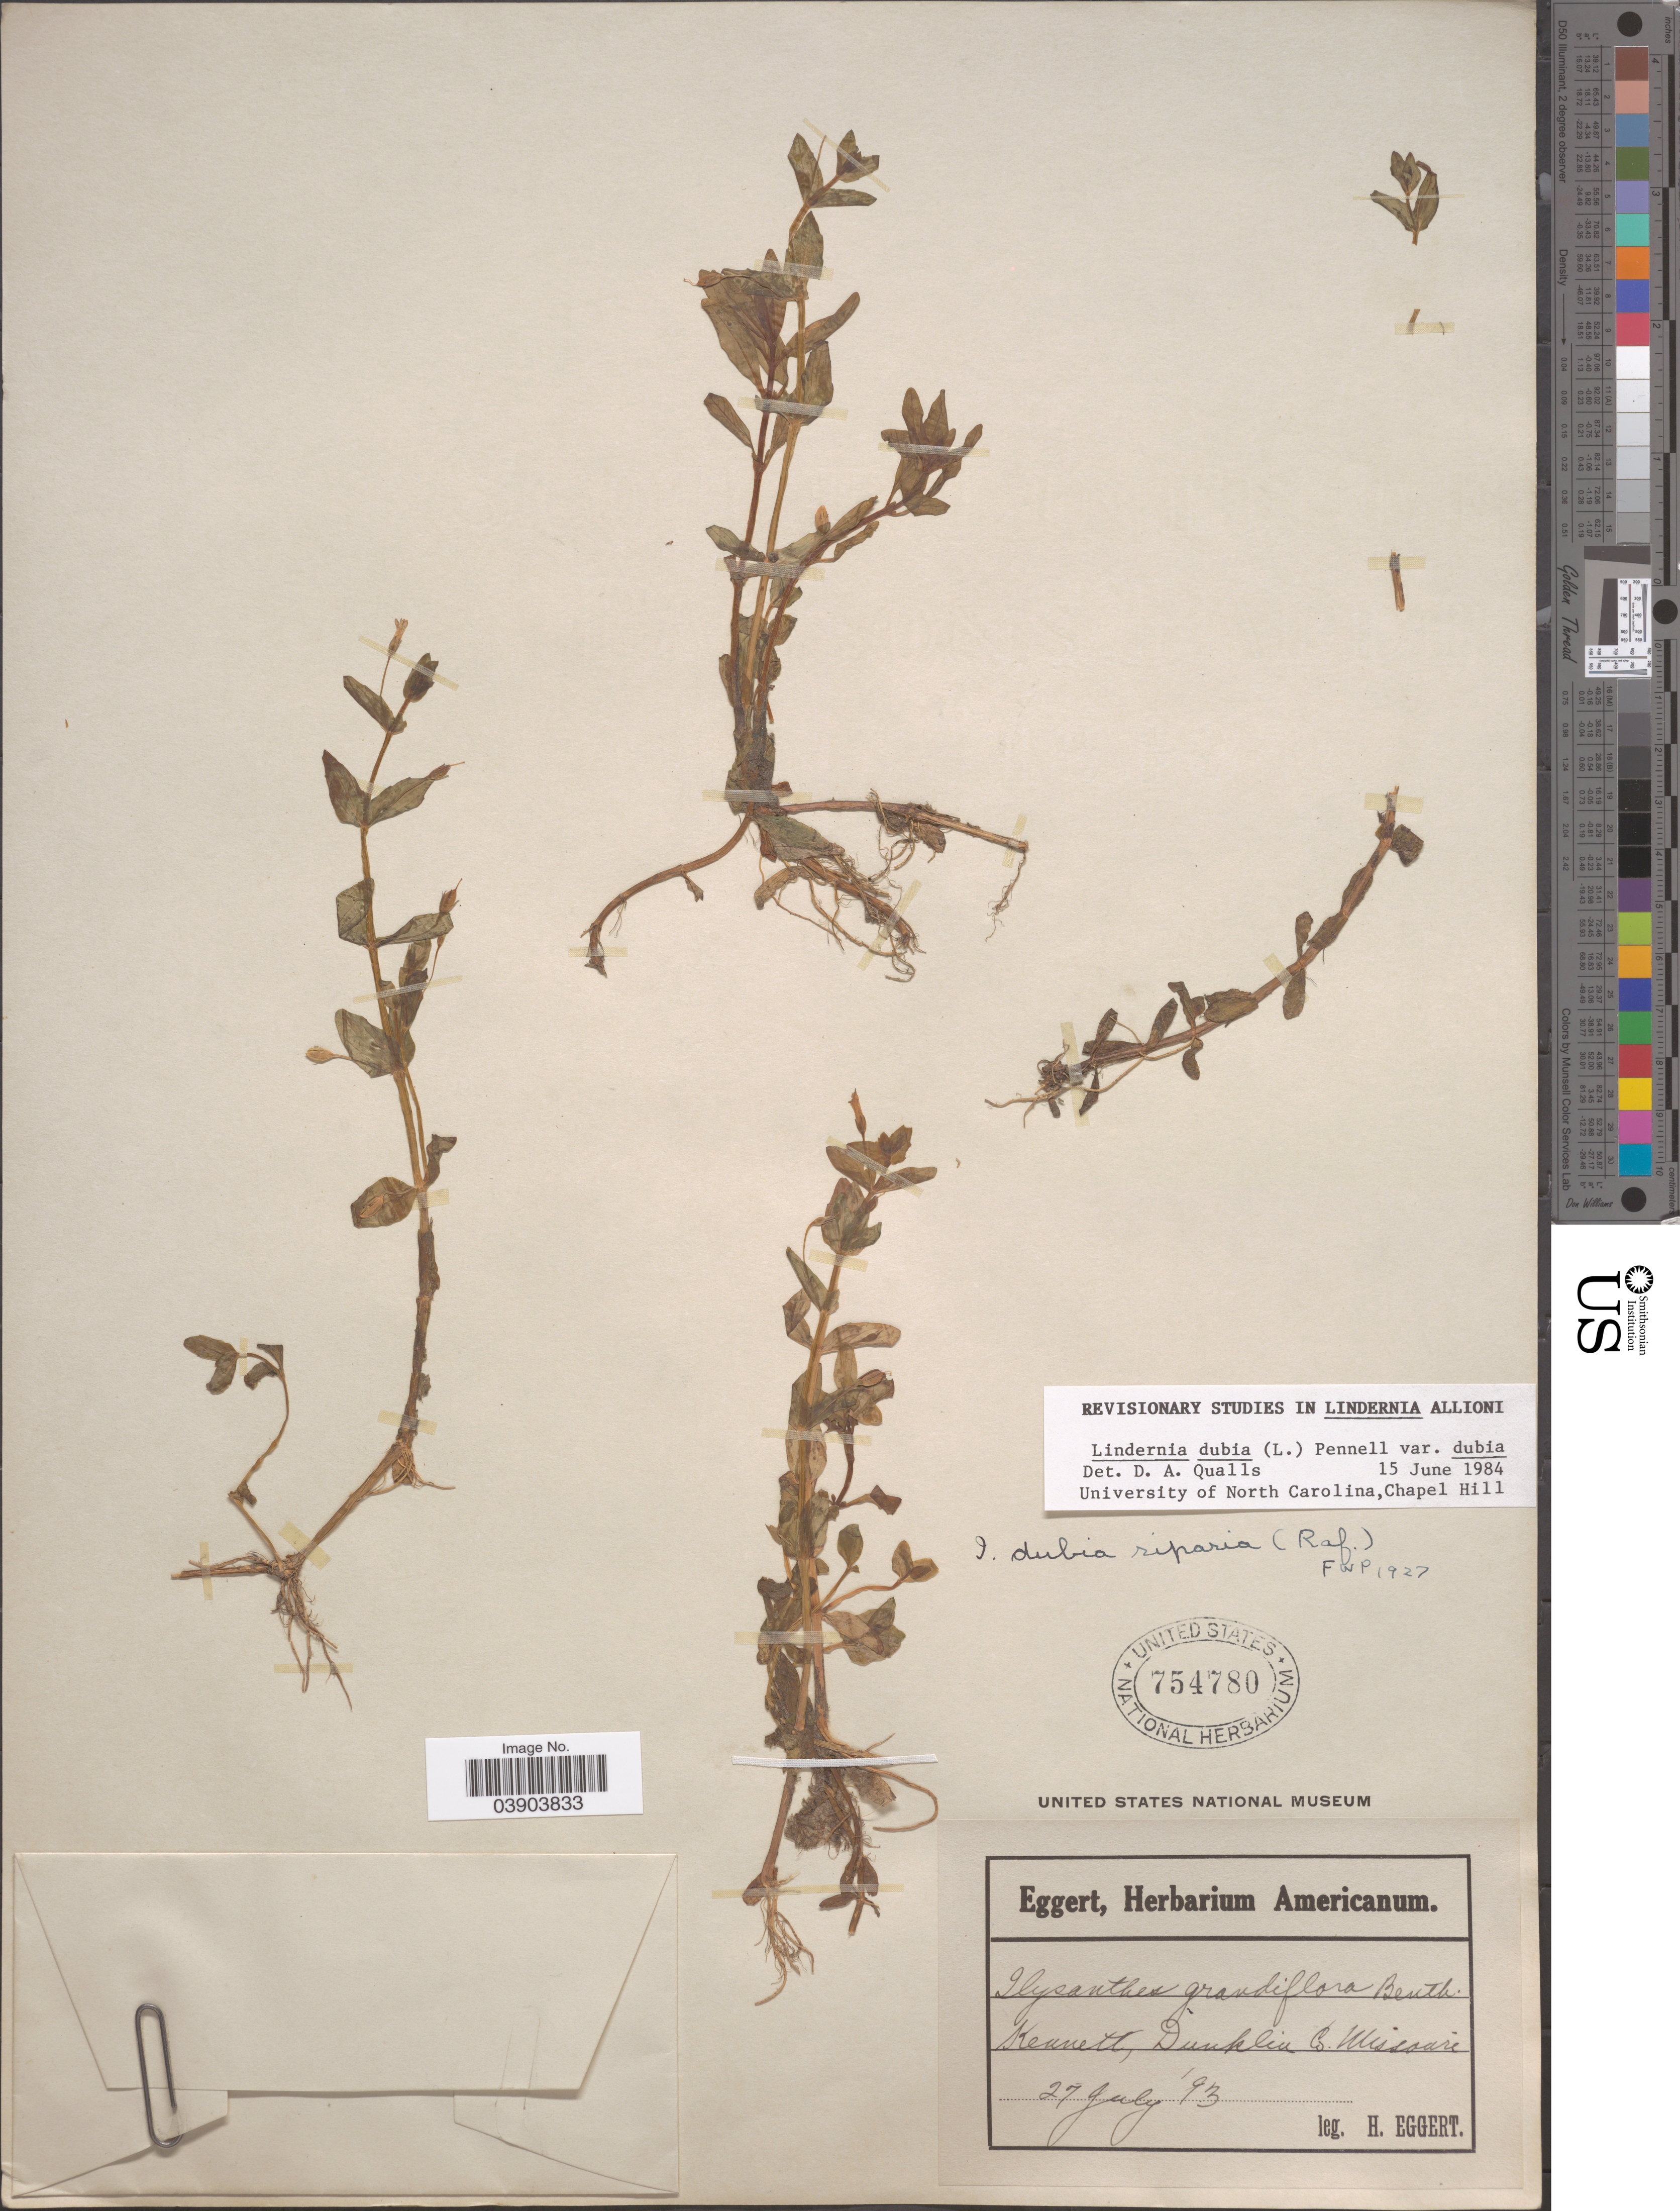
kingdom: Plantae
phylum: Tracheophyta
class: Magnoliopsida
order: Lamiales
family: Linderniaceae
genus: Lindernia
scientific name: Lindernia dubia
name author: (L.) Pennell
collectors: H. Eggert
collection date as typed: Transcribed d/m/y: 27/7/93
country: United States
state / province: Missouri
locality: Kennett, Dunklin Co.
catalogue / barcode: US 754780